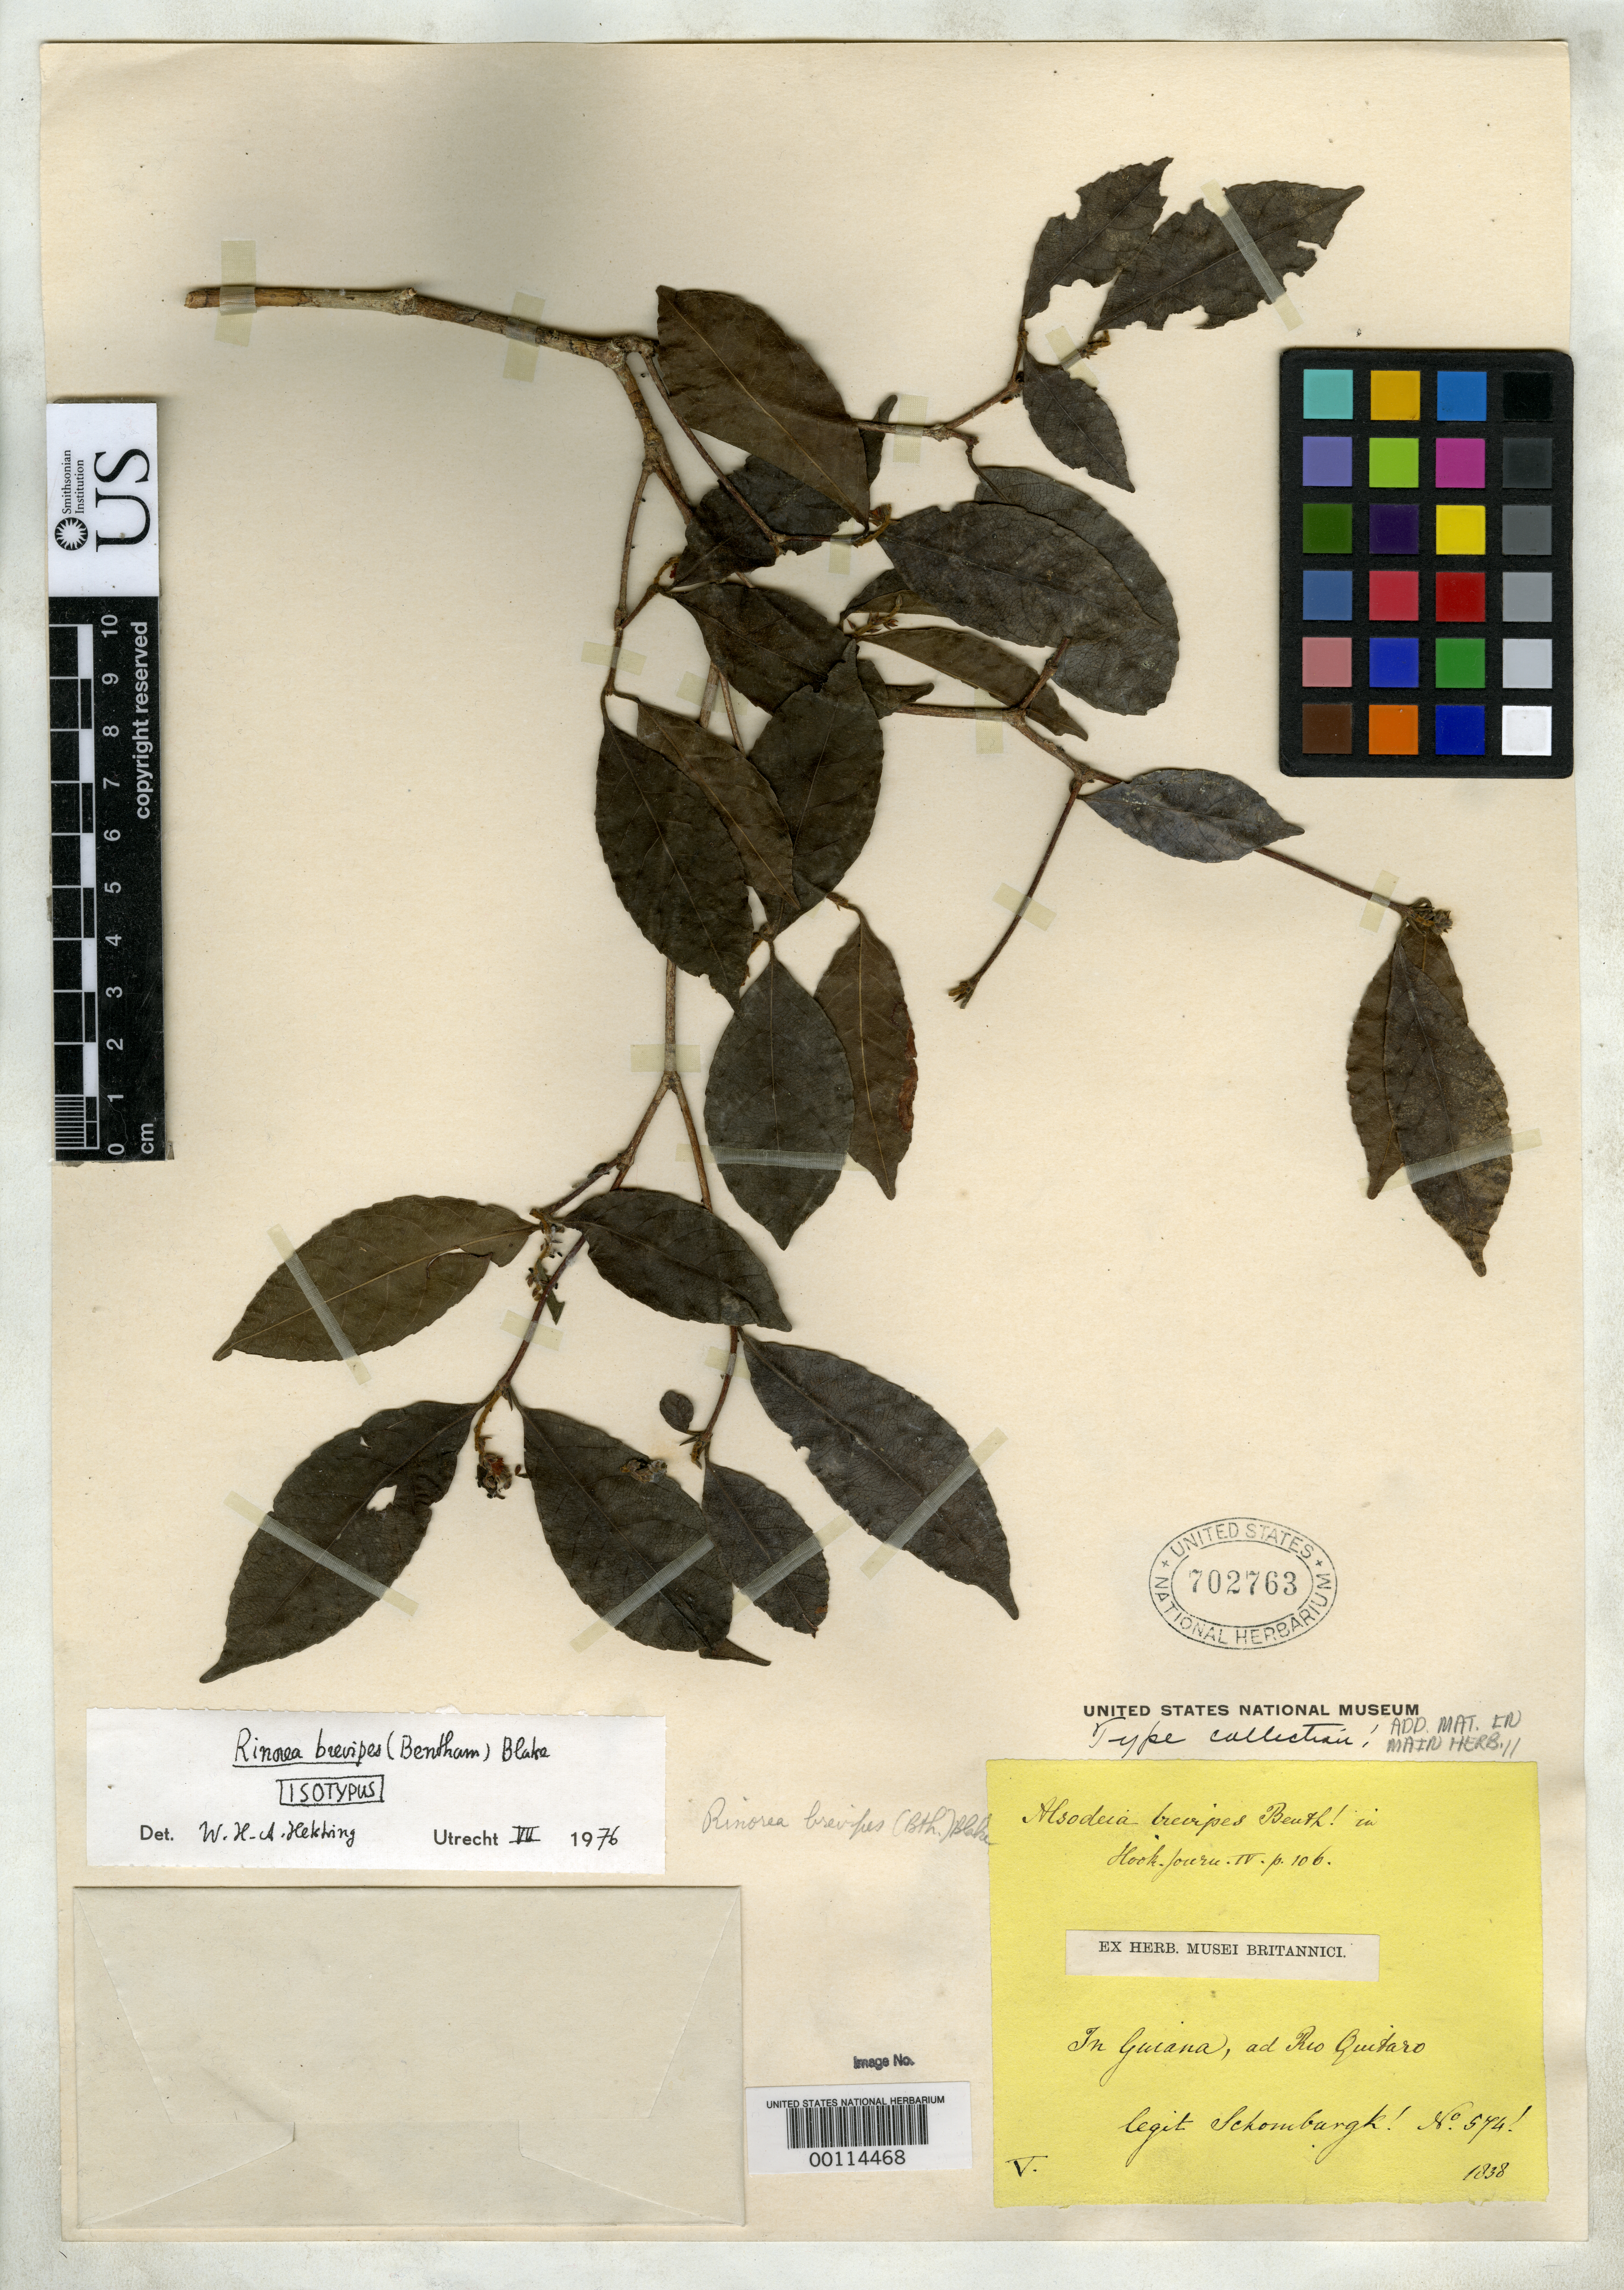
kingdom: Plantae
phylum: Tracheophyta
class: Magnoliopsida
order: Malpighiales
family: Violaceae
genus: Alsodeia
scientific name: Alsodeia brevipes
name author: Benth.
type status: Isotype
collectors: M. R. Schomburgk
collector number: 574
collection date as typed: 1838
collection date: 1838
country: Guyana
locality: Rio Quitaro.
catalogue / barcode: US 702763